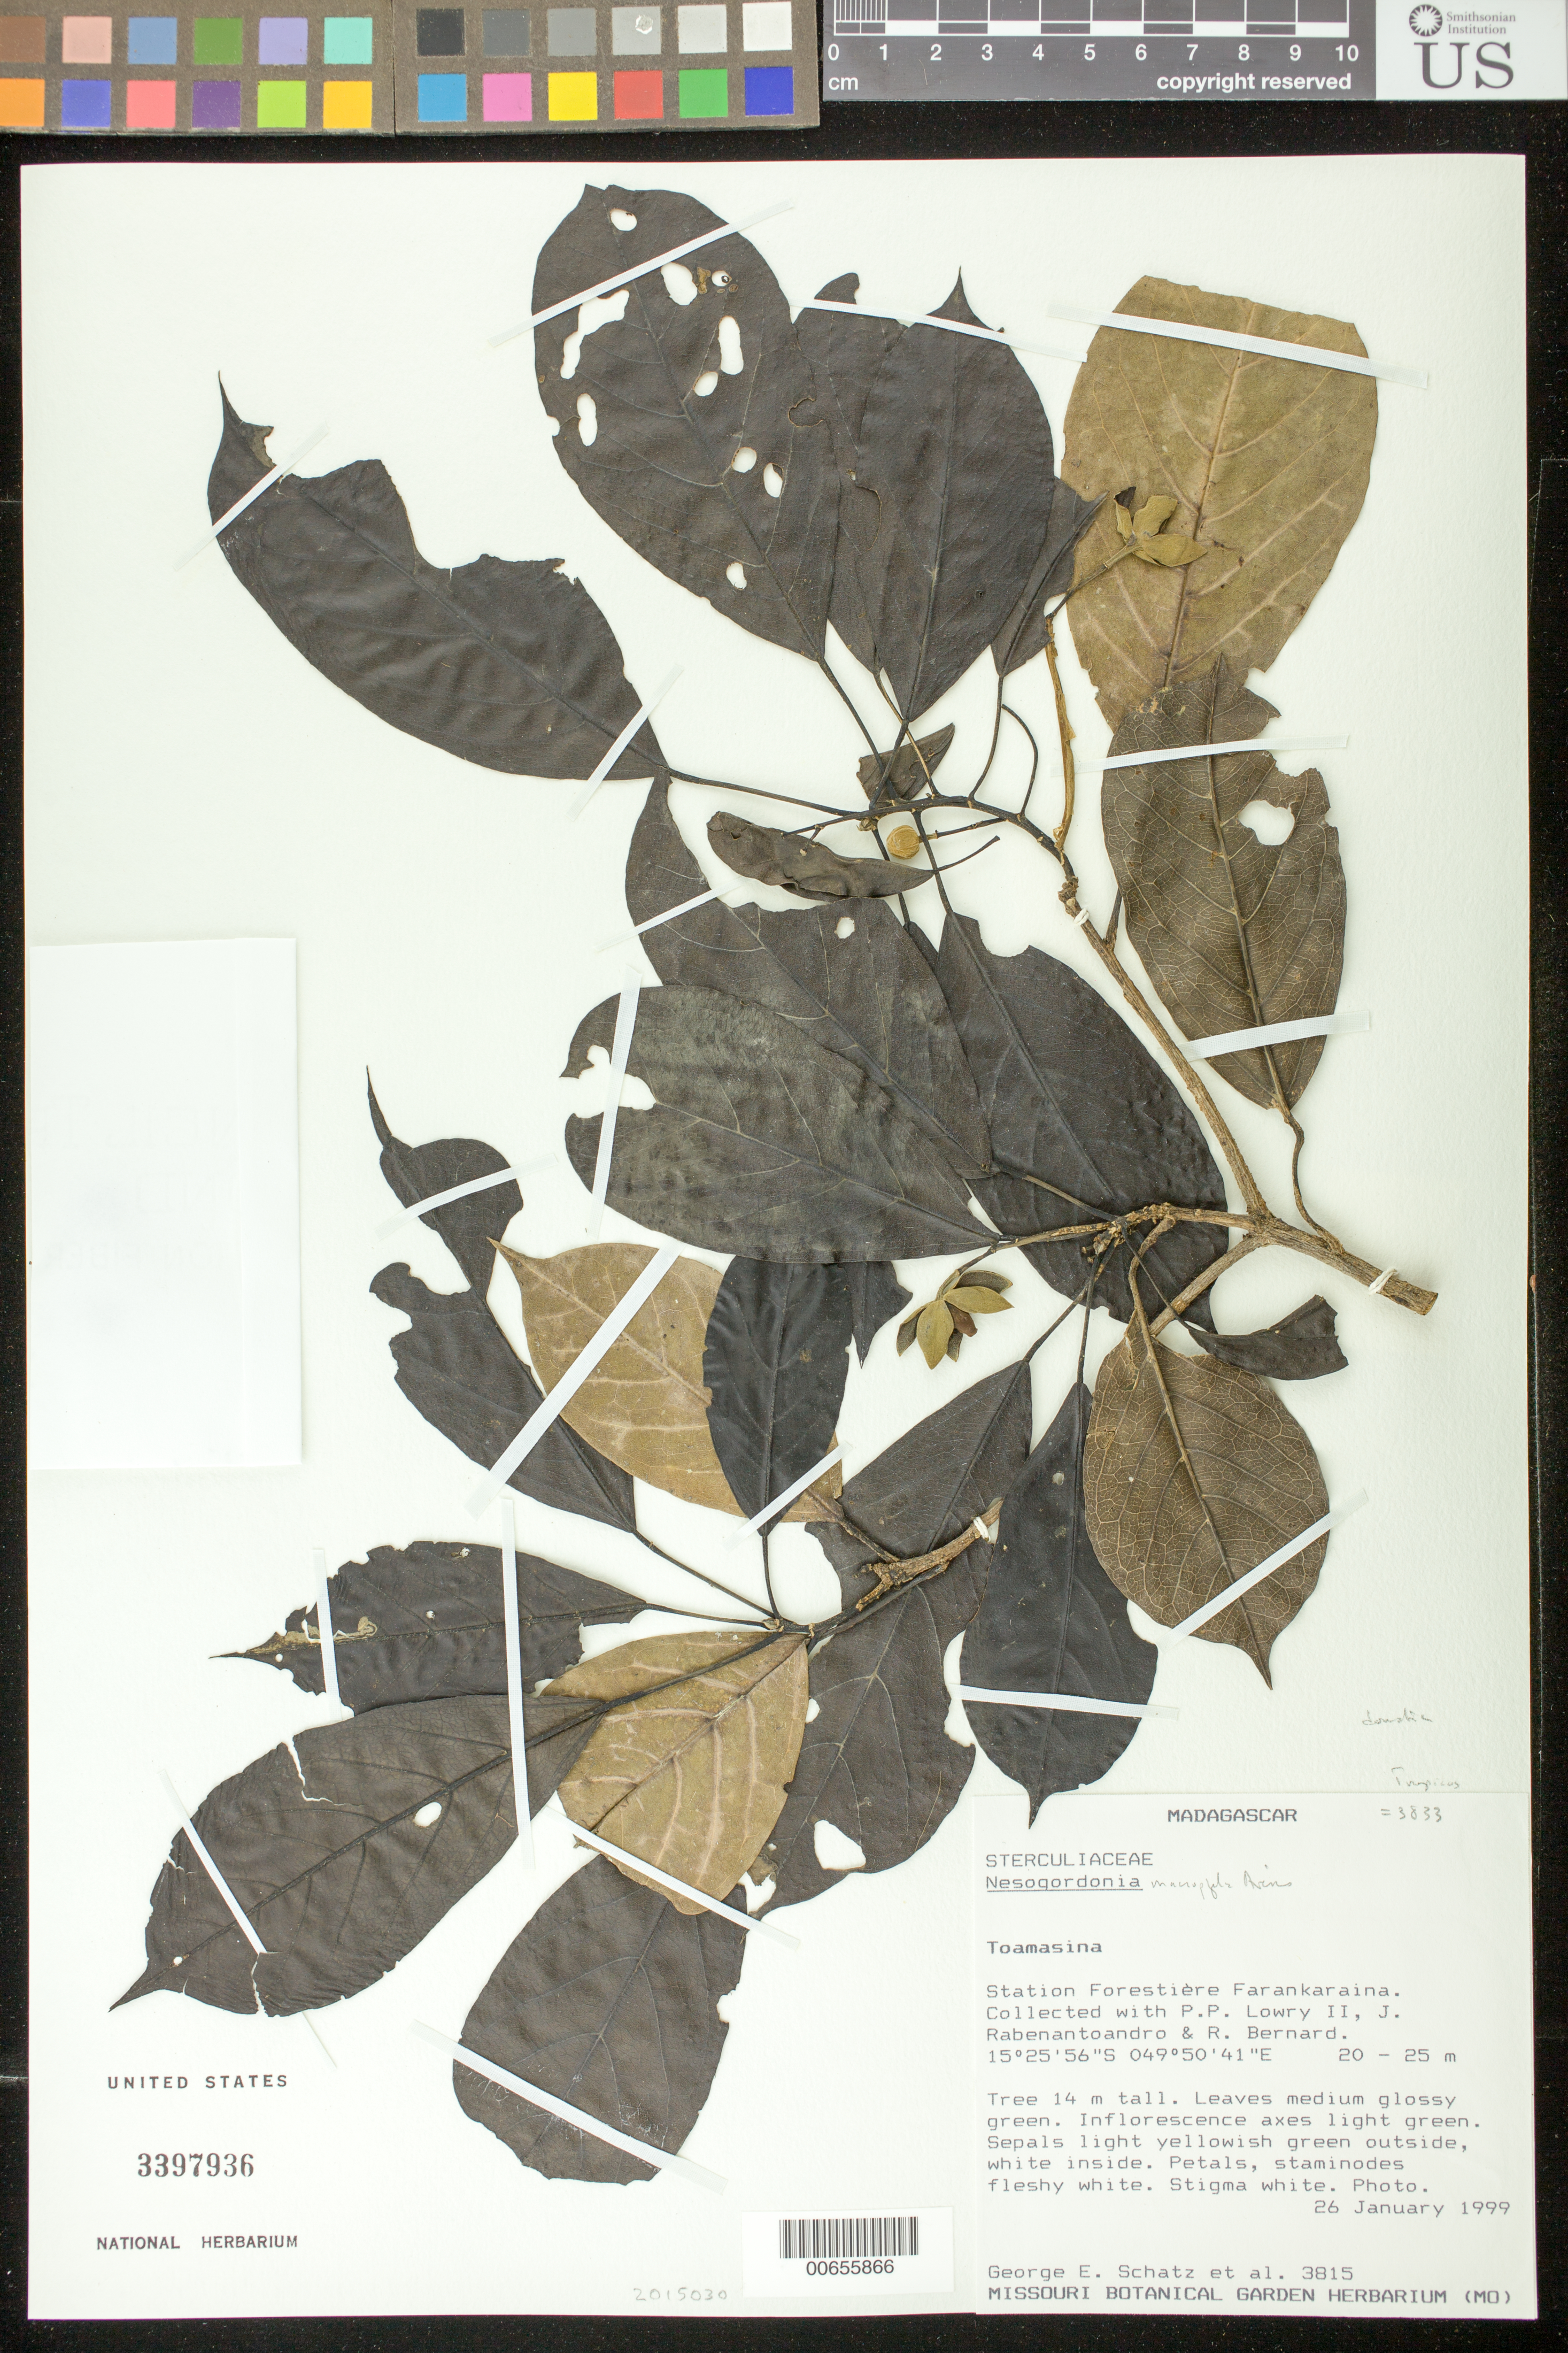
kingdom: Plantae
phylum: Tracheophyta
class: Magnoliopsida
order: Malvales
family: Malvaceae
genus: Nesogordonia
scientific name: Nesogordonia sp.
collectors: G. Schatz, P. P. Lowry, J. Rabenantoandro & R. Bernard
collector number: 3815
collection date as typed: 26 Jan 1999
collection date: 1999-01-26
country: Madagascar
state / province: Analanjirofo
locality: Station Forestière Farankaraina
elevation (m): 20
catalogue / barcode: US 3397936